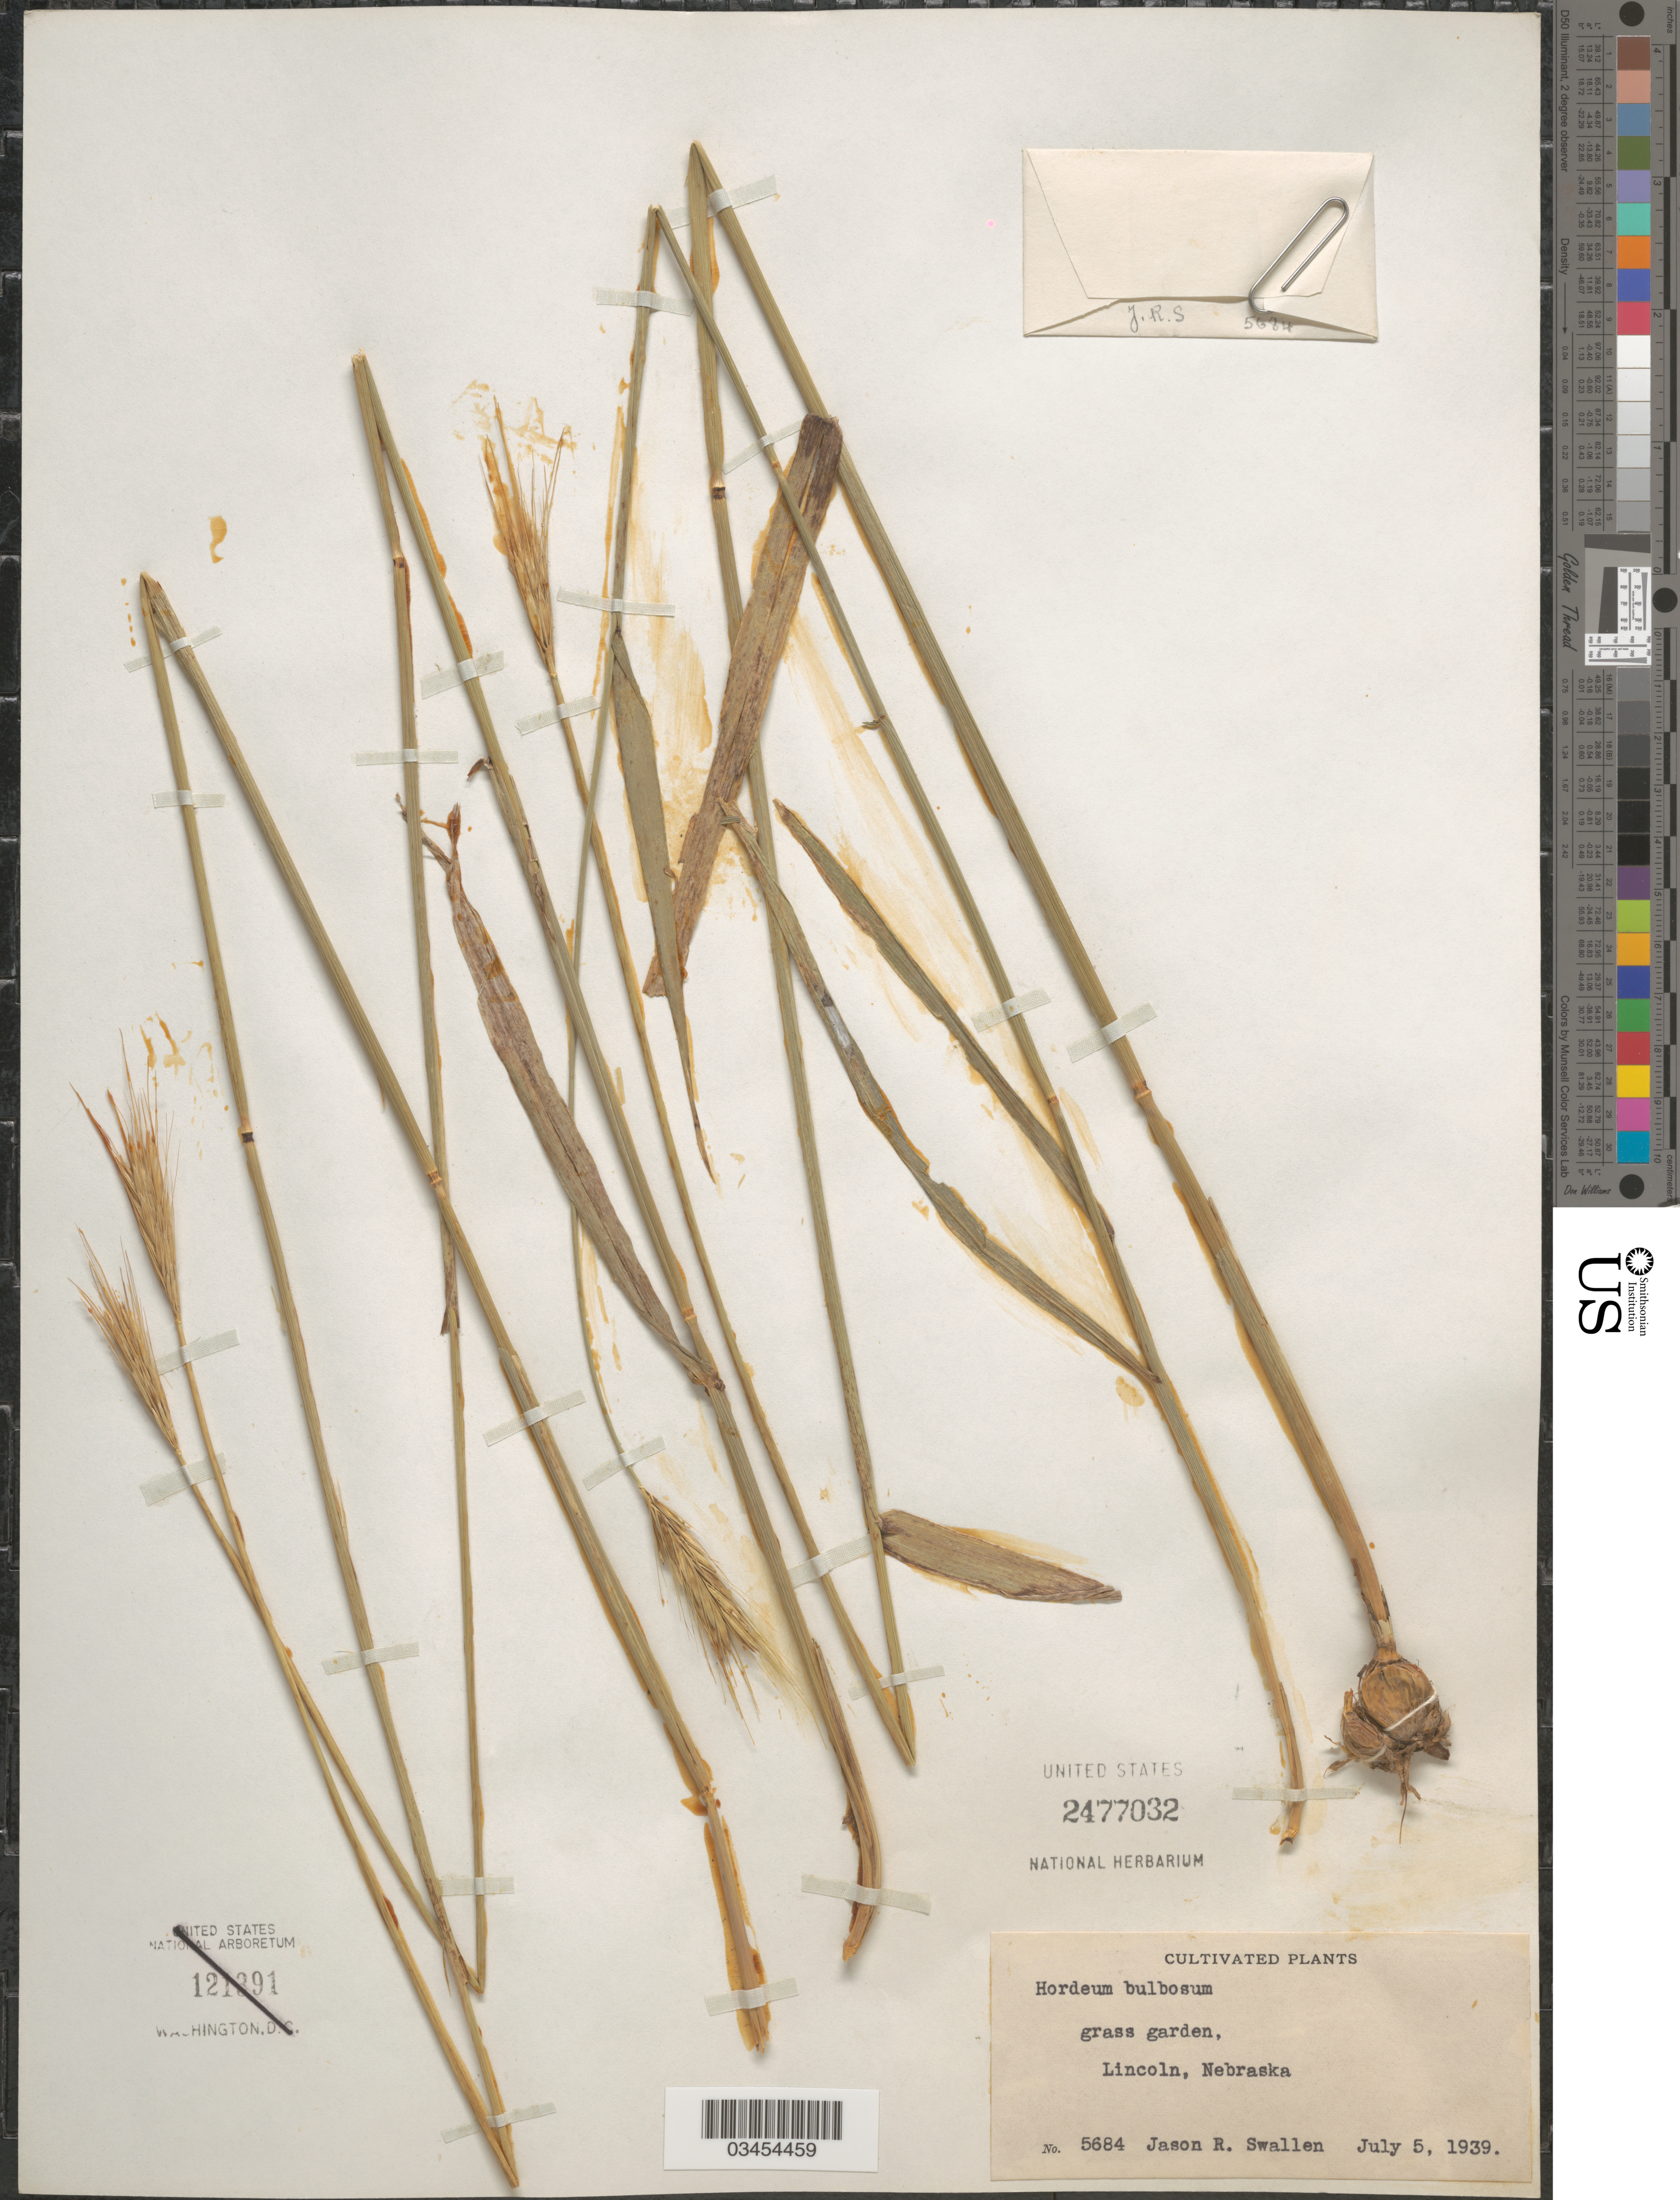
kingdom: Plantae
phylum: Tracheophyta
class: Liliopsida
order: Poales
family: Poaceae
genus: Hordeum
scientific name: Hordeum bulbosum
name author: L.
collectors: J. R. Swallen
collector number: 5684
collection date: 1939-07-05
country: United States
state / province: Nebraska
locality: Grass garden, Lincoln.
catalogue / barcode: US 2477032